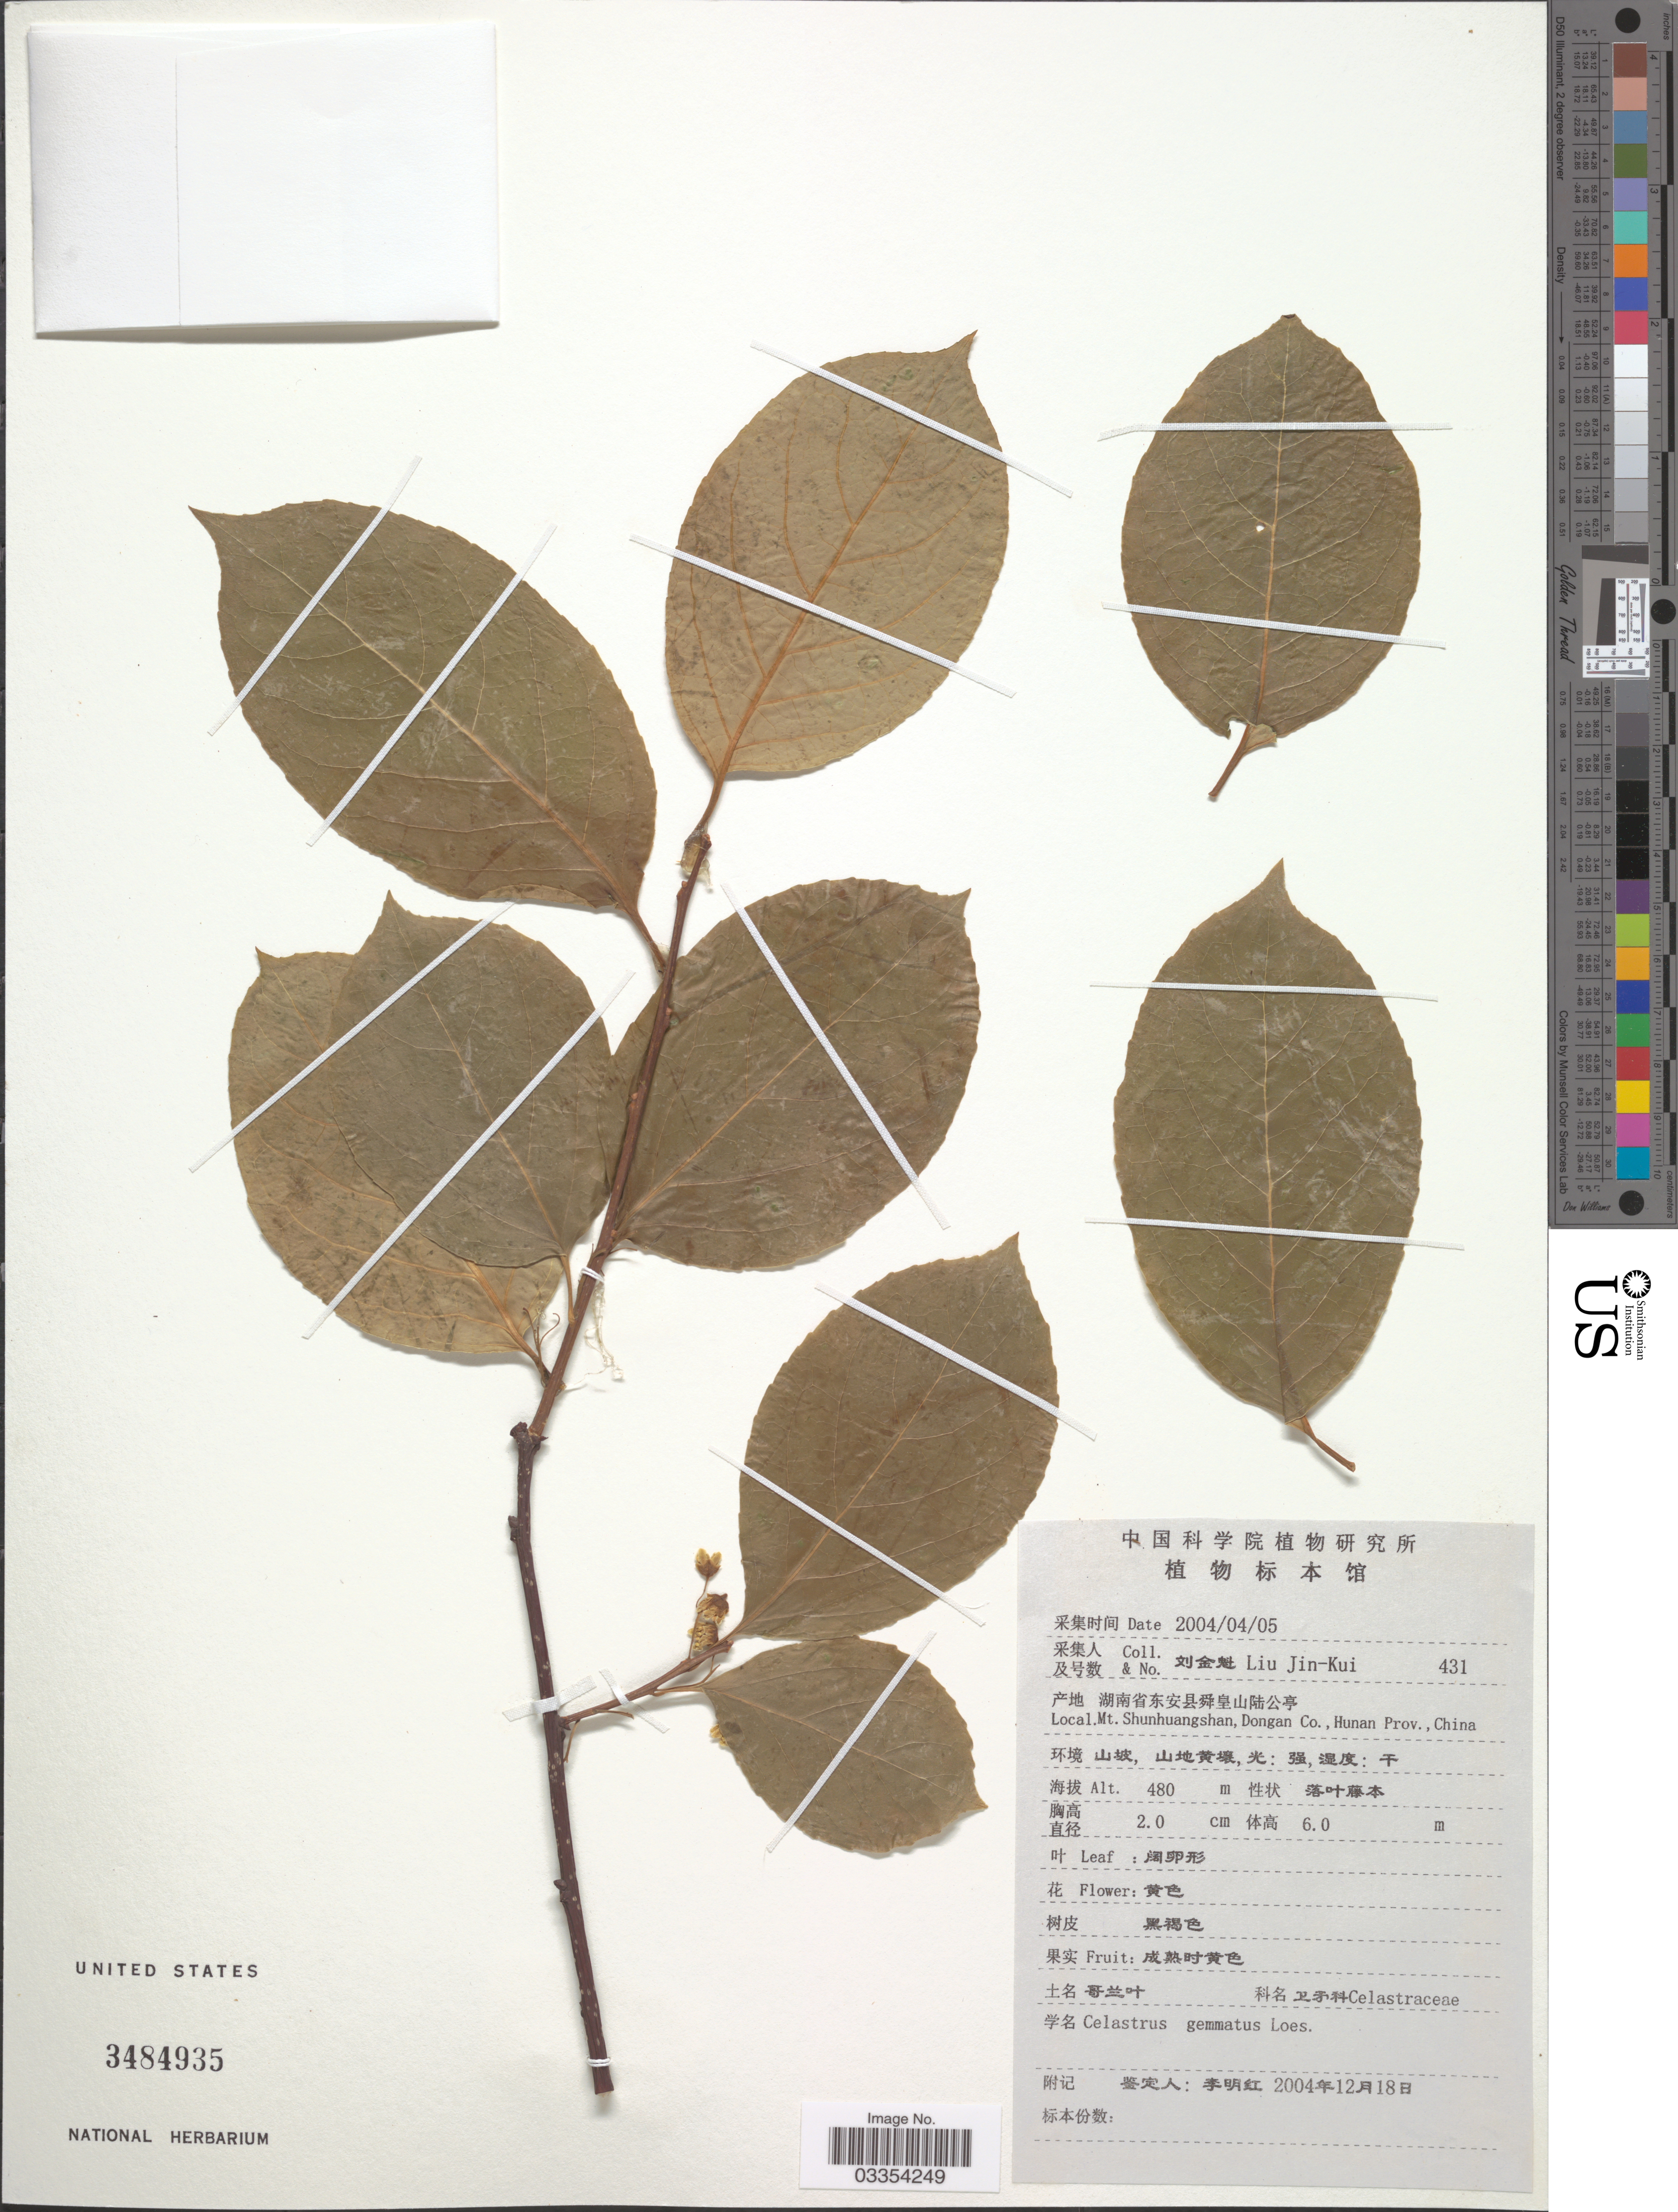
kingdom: Plantae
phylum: Tracheophyta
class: Magnoliopsida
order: Celastrales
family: Celastraceae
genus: Celastrus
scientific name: Celastrus gemmatus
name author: Loes.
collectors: Liu Jin-Kui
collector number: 431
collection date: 2004-04-05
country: China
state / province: Hunan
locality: Mt. Shunhuangshan, Dongan Co.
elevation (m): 480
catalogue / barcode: US 3484935